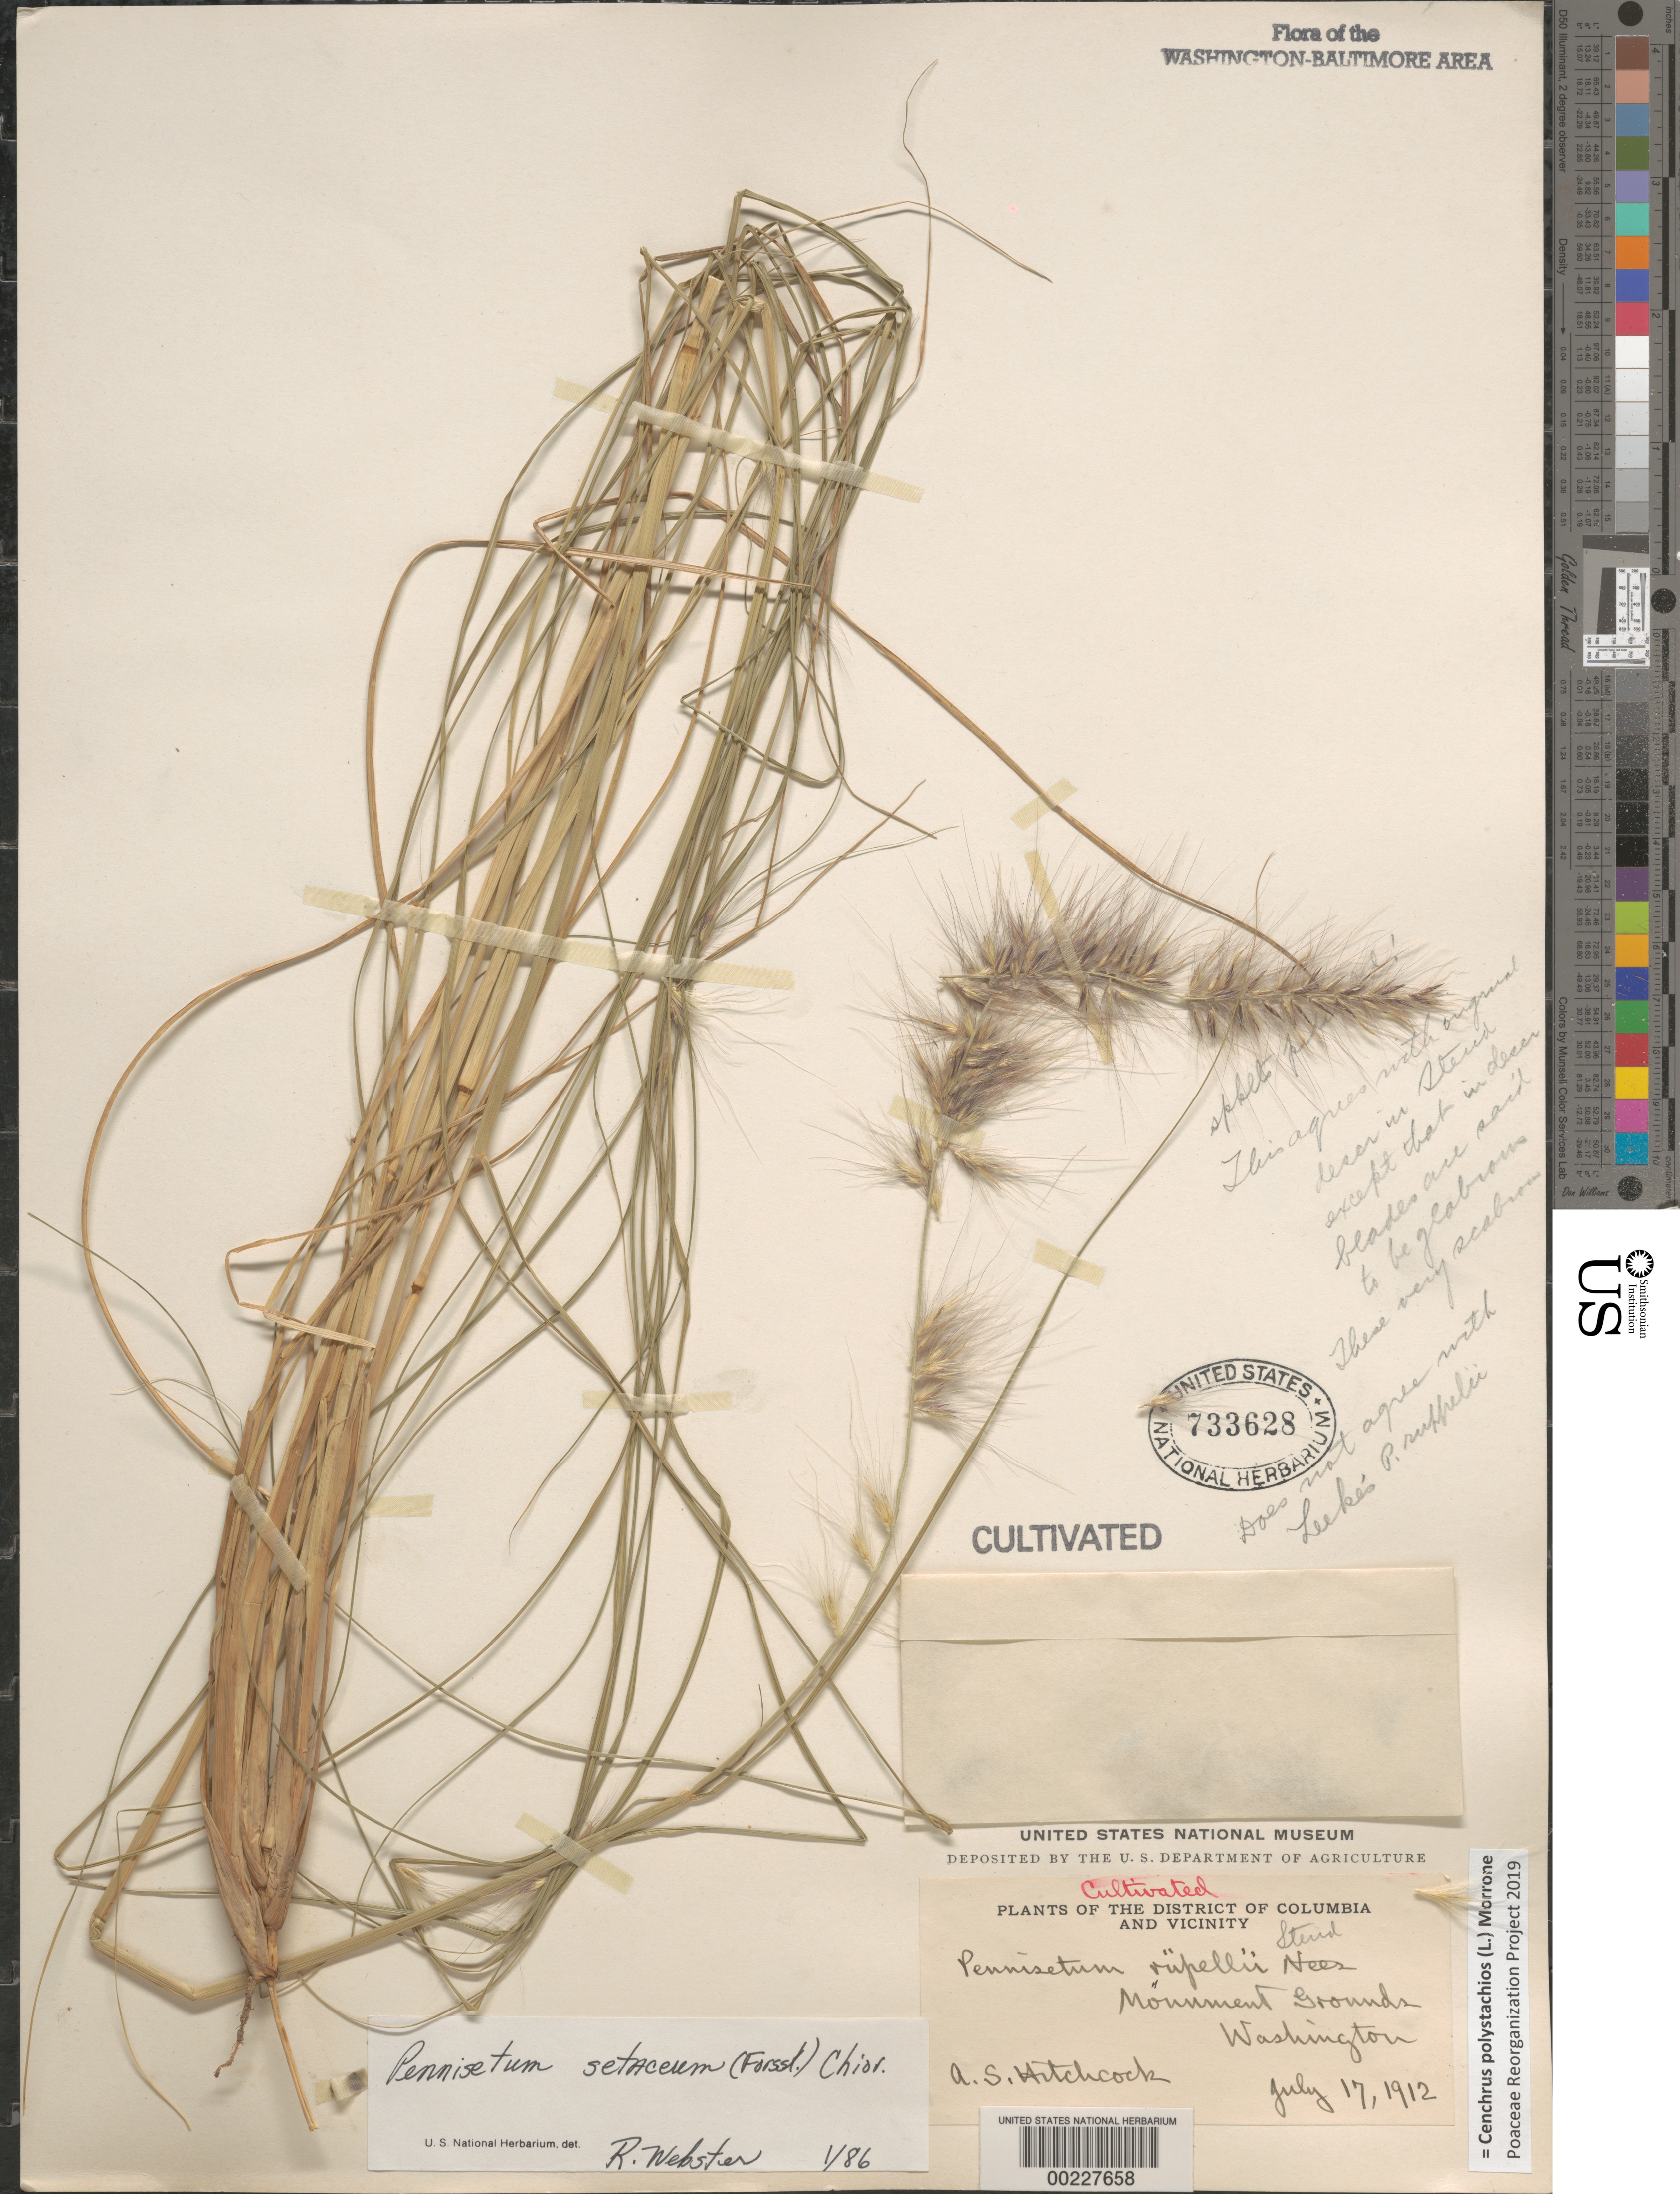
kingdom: Plantae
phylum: Tracheophyta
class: Liliopsida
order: Poales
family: Poaceae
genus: Cenchrus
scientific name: Cenchrus polystachios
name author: (L.) Morrone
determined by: Poaceae Reorganization Project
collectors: A. S. Hitchcock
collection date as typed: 17 Jul 1912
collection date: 1912-07-17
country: United States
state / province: District of Columbia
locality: Monument grounds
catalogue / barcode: US 733628